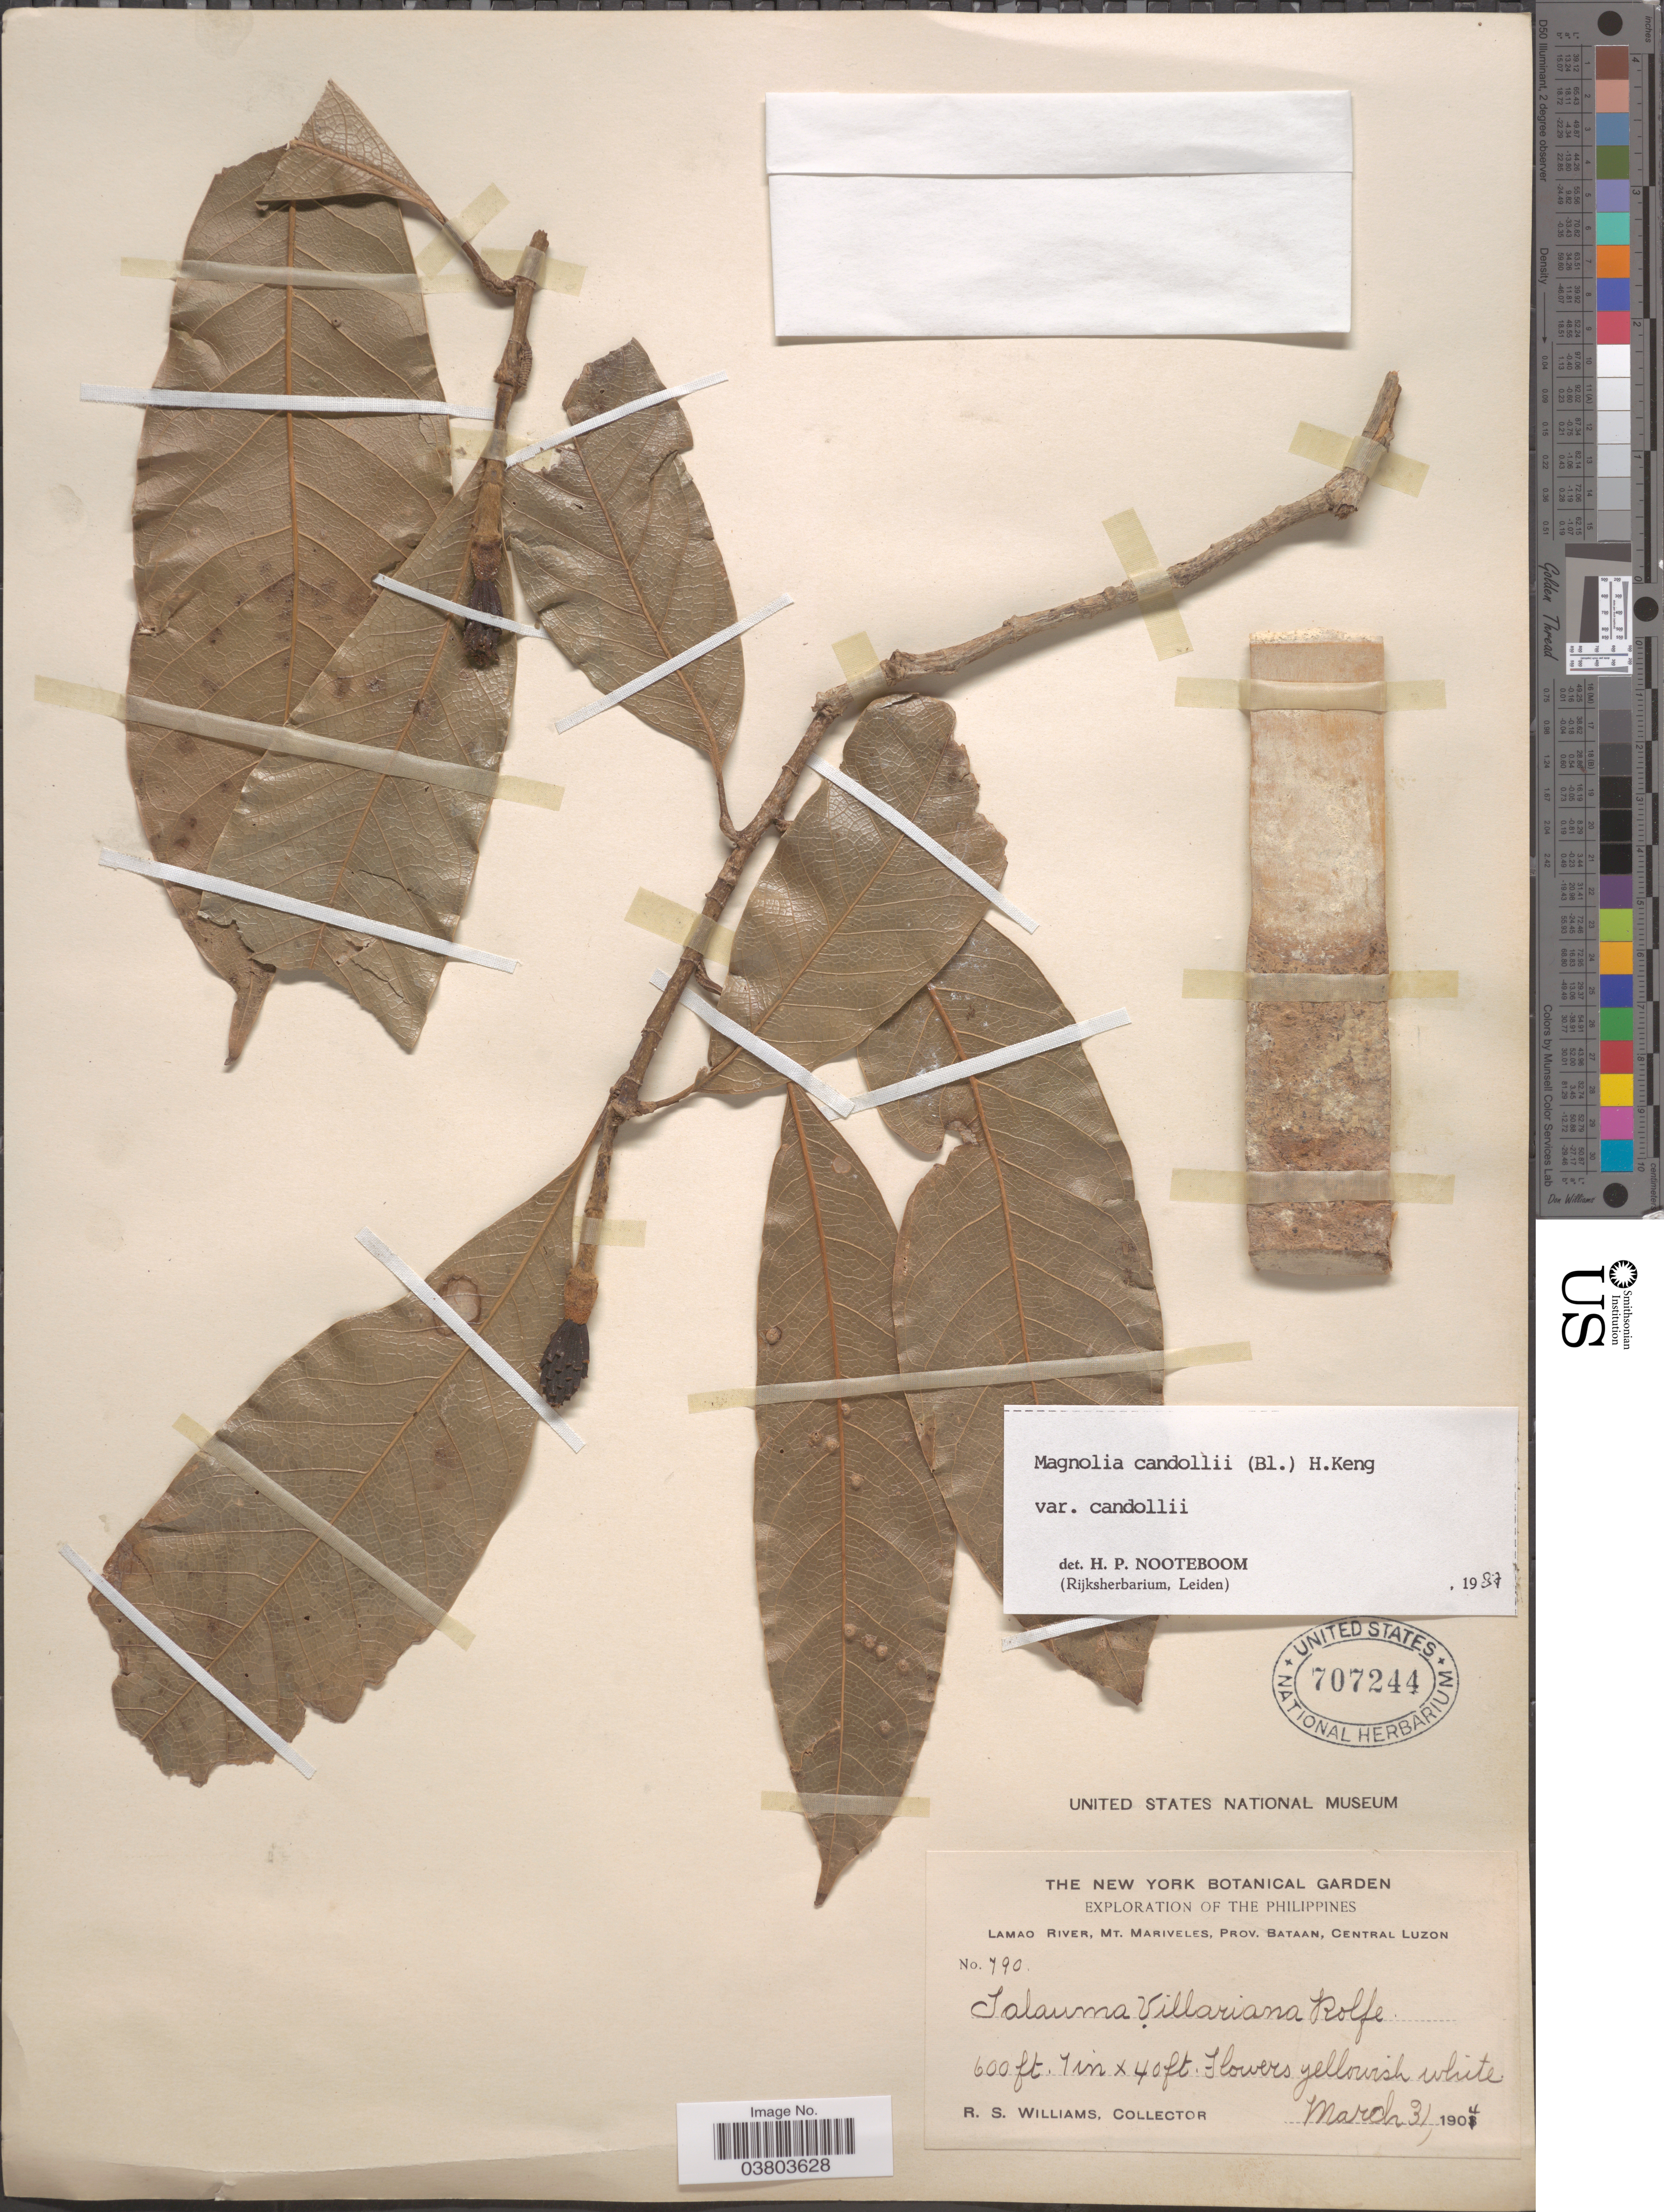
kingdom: Plantae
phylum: Tracheophyta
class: Magnoliopsida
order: Magnoliales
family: Magnoliaceae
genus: Magnolia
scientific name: Magnolia candollei var. candollei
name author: Link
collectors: R. S. Williams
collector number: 790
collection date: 1904-03-31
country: Philippines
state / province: Central Luzon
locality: Lamao River, Mt. Mariveles, Prov. Bataan.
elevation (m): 183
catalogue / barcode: US 707244